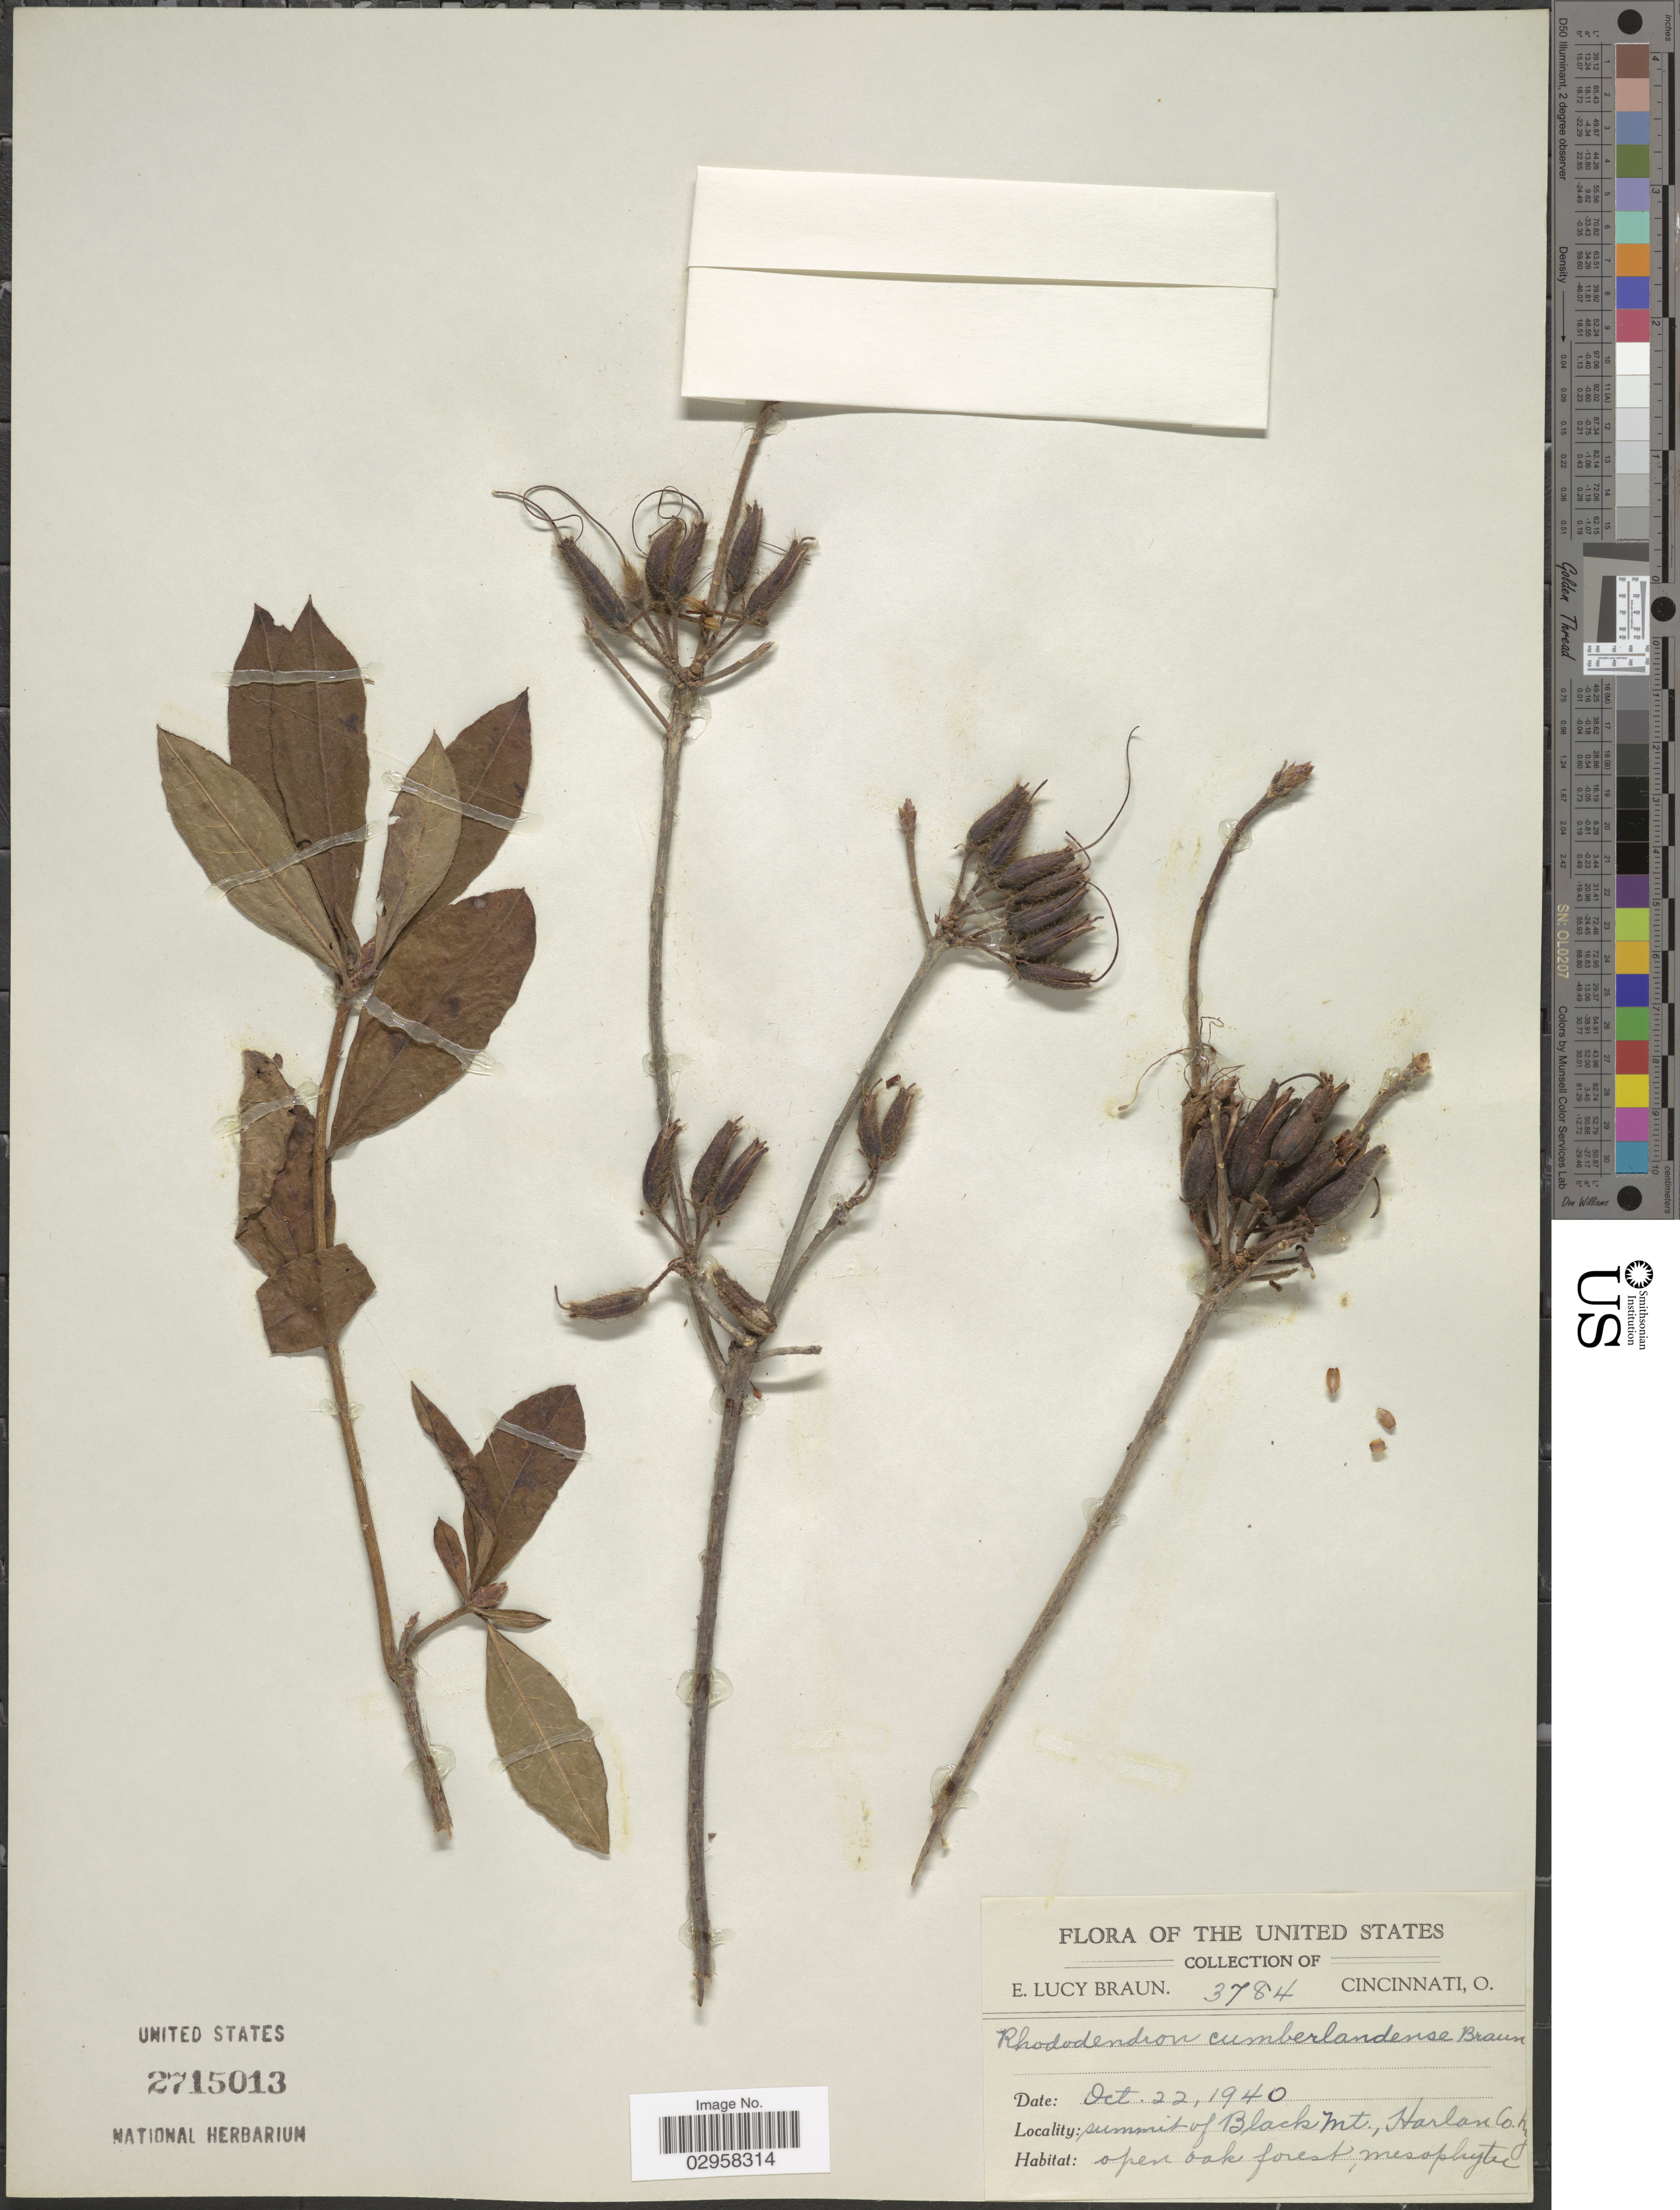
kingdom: Plantae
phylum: Tracheophyta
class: Magnoliopsida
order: Ericales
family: Ericaceae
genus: Rhododendron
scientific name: Rhododendron cumberlandense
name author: E.L. Braun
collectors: E. L. Braun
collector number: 3784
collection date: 1940-10-22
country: United States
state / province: Kentucky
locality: Summit of Black Mt., Harlan Co. Ky.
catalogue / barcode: US 2715013